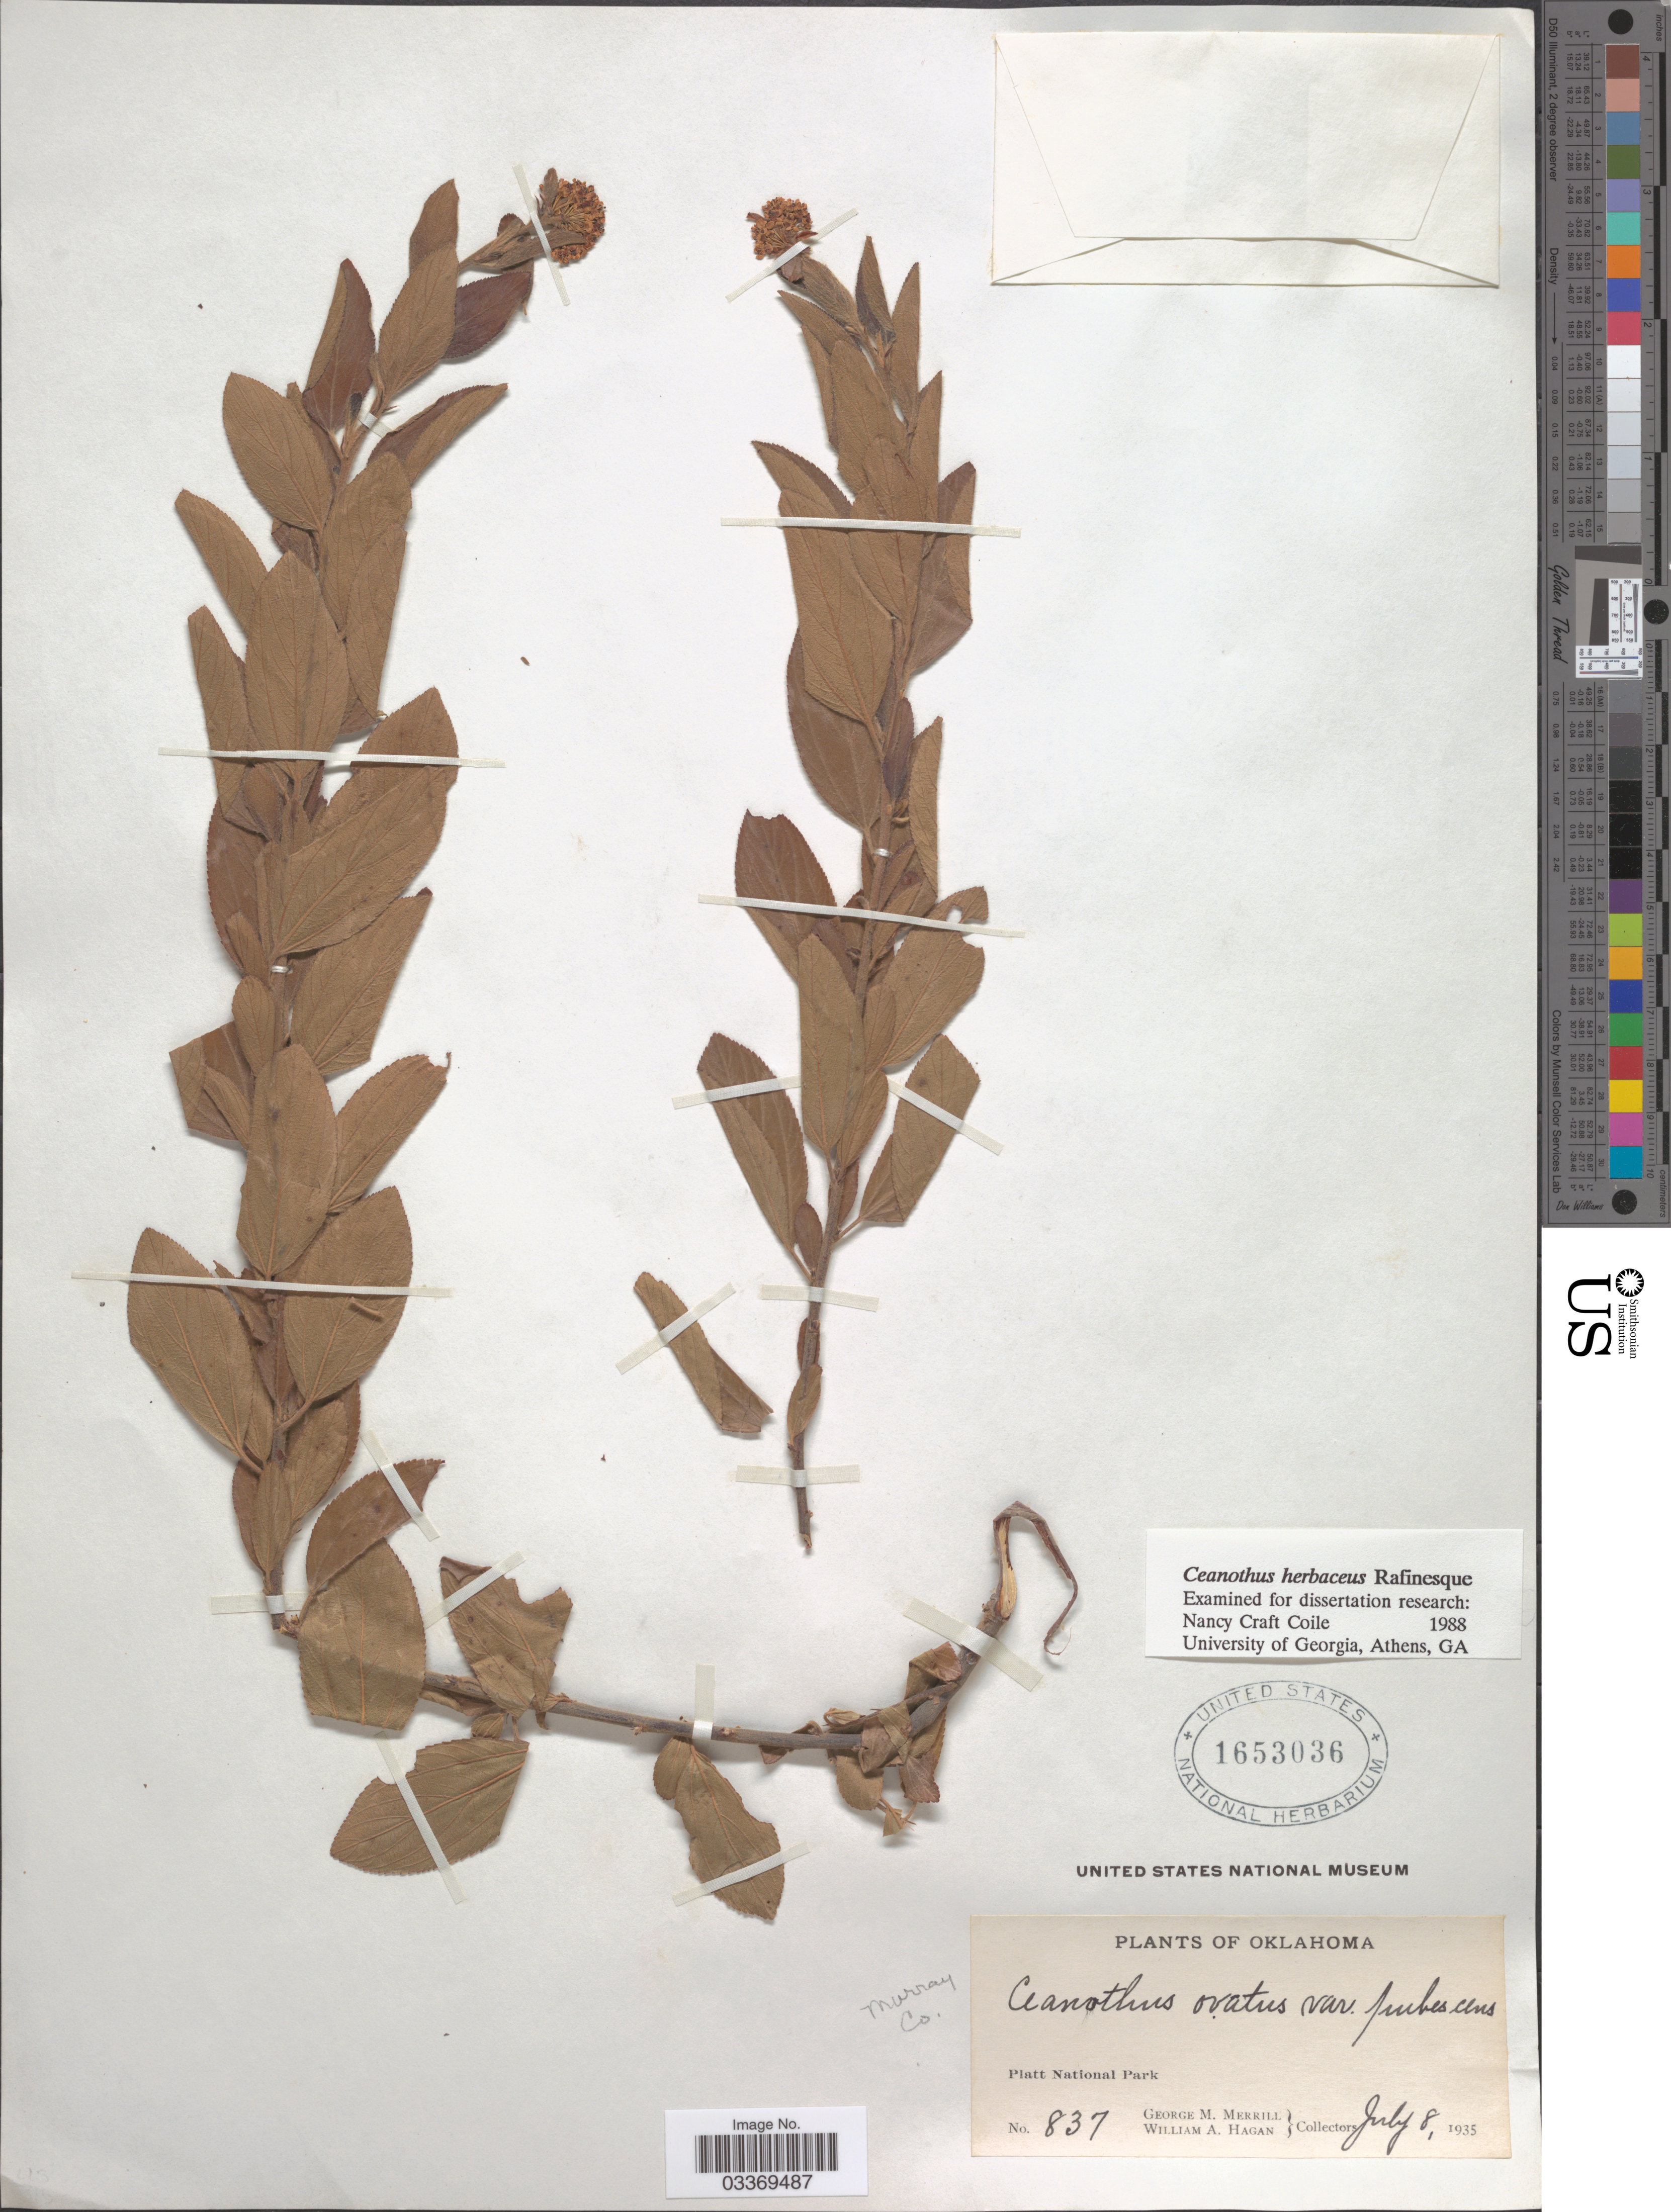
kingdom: Plantae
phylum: Tracheophyta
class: Magnoliopsida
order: Rosales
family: Rhamnaceae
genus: Ceanothus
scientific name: Ceanothus ovatus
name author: Desf.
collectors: G. M. Merrill & W. Hagan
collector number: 837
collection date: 1935-07-08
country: United States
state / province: Oklahoma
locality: Platt National Park, Murray Co.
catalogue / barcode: US 1653036